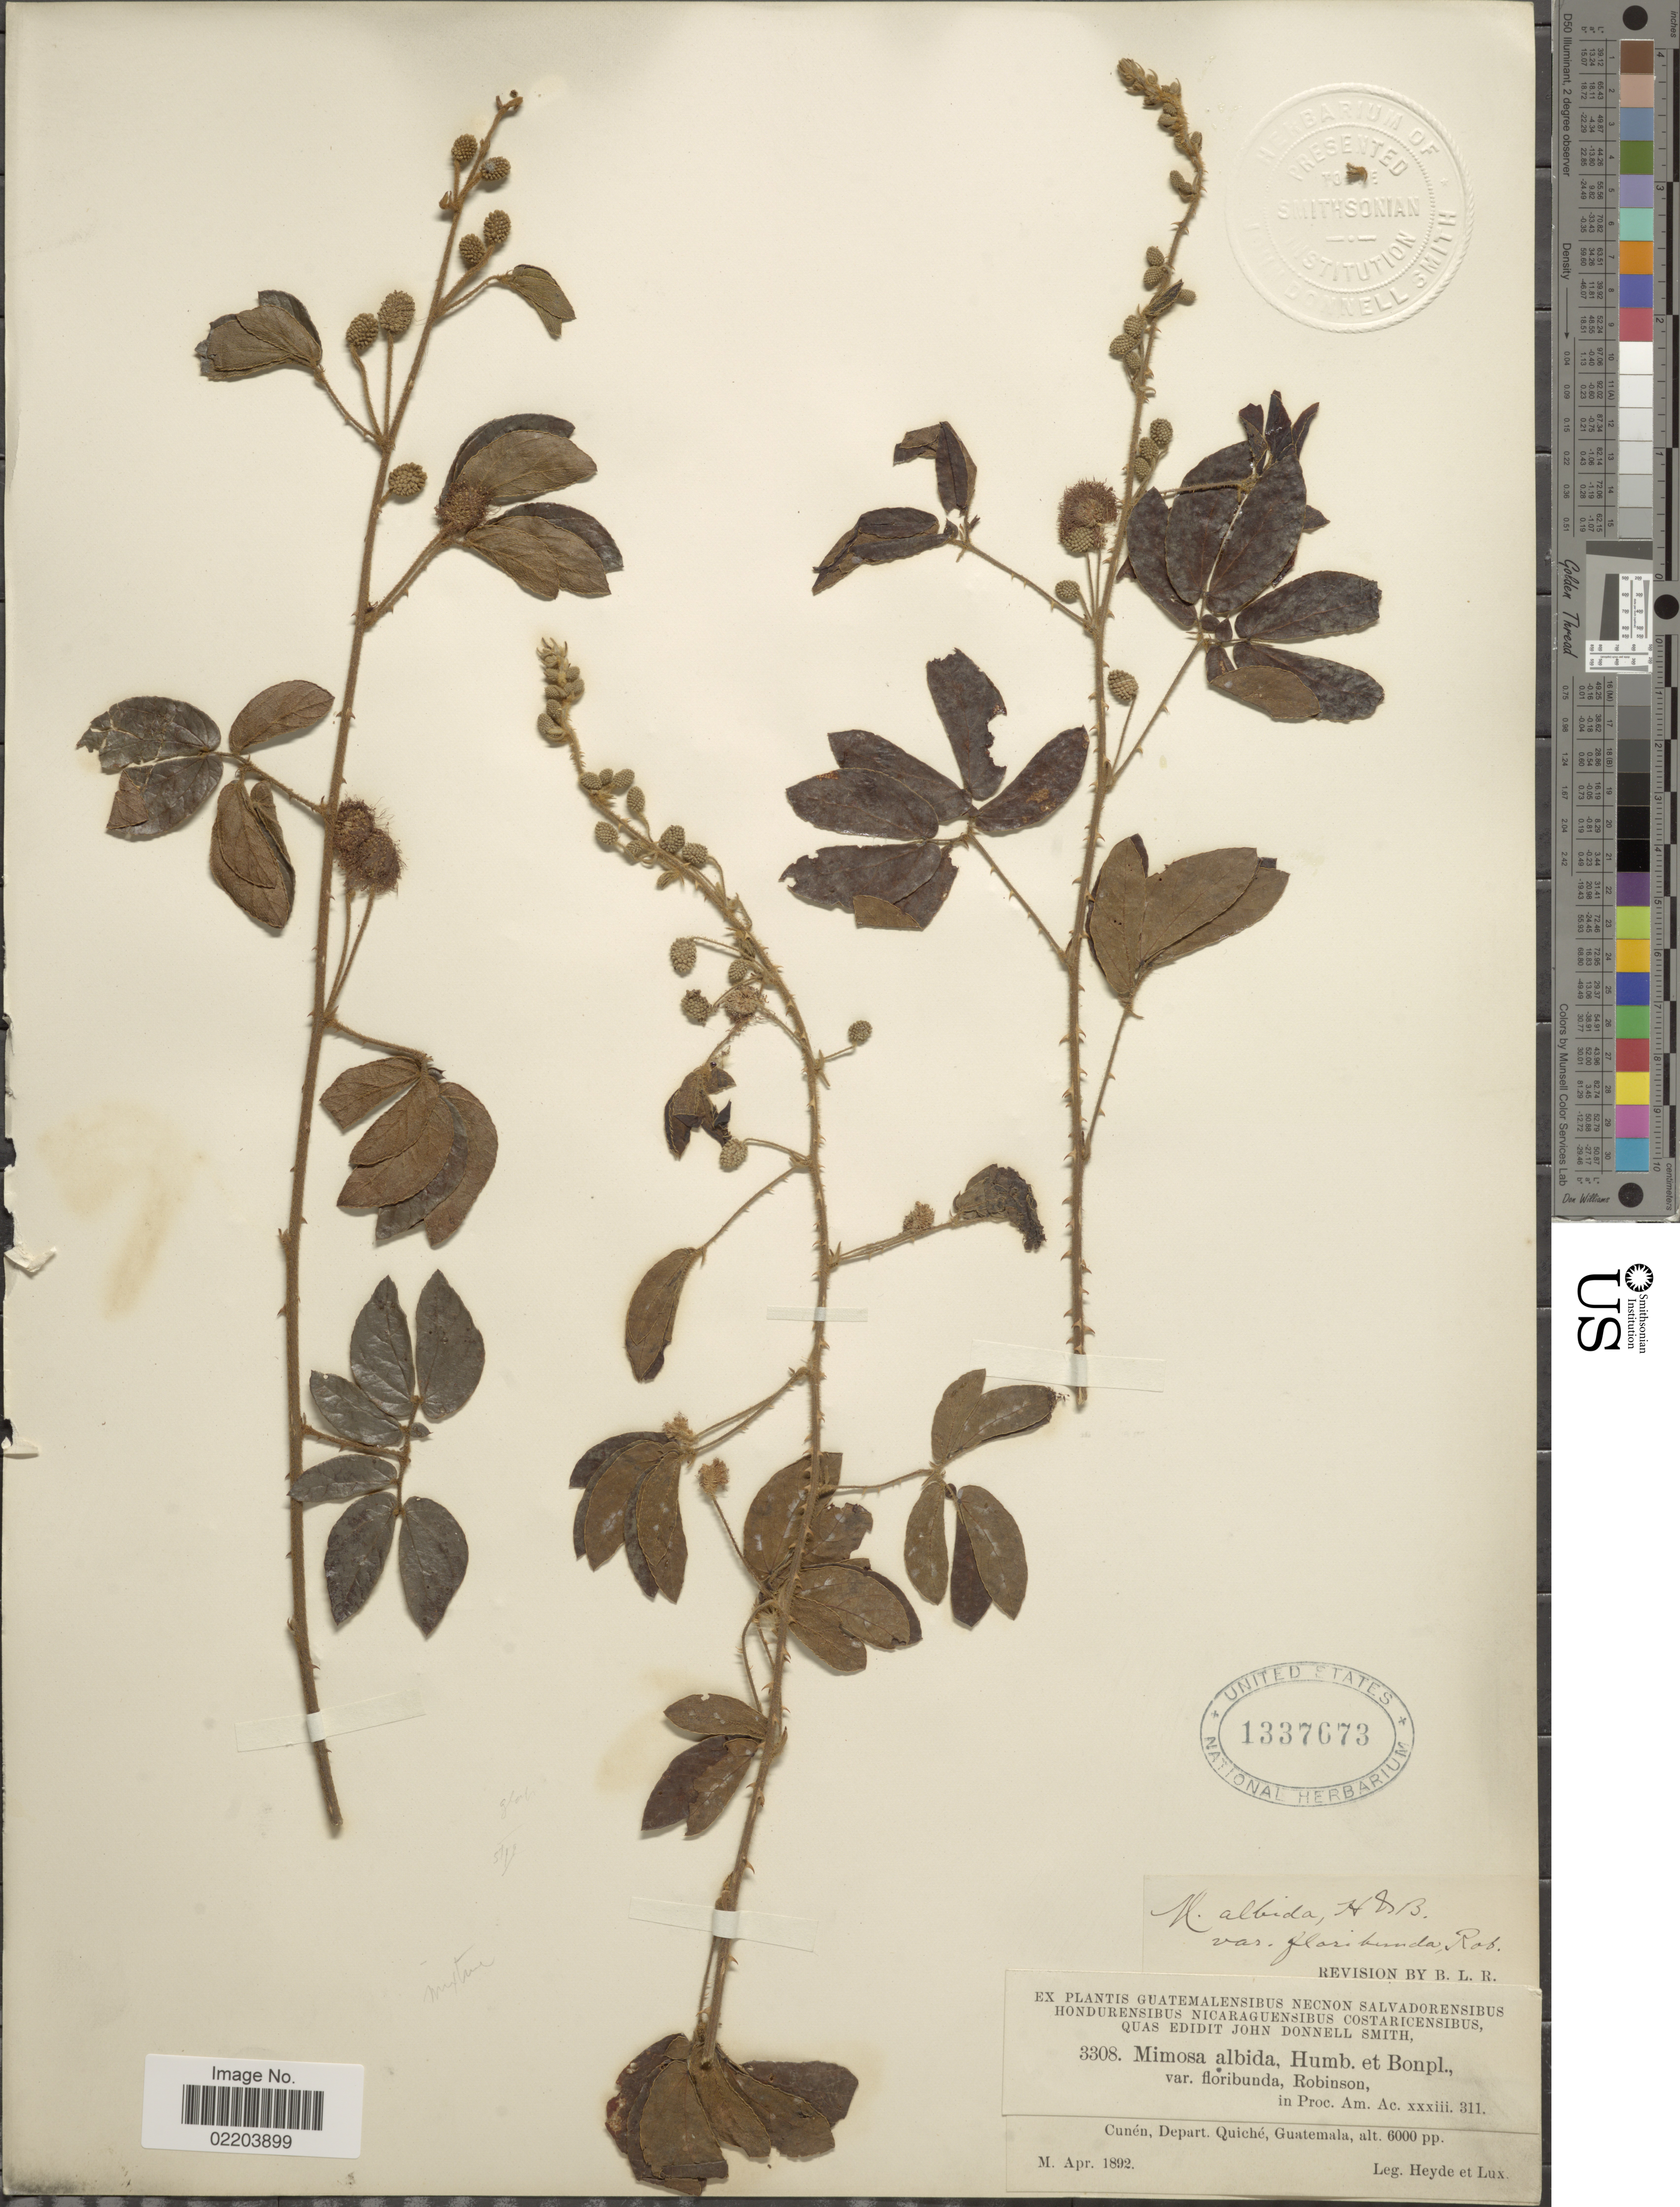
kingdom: Plantae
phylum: Tracheophyta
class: Magnoliopsida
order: Fabales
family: Fabaceae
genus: Mimosa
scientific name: Mimosa albida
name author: Humb. & Bonpl. ex Willd.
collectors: Heyde & Lux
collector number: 3308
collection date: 1892-04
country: Guatemala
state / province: El Quiché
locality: Cunén, Depart. Quiché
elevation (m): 1829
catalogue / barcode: US 1337673